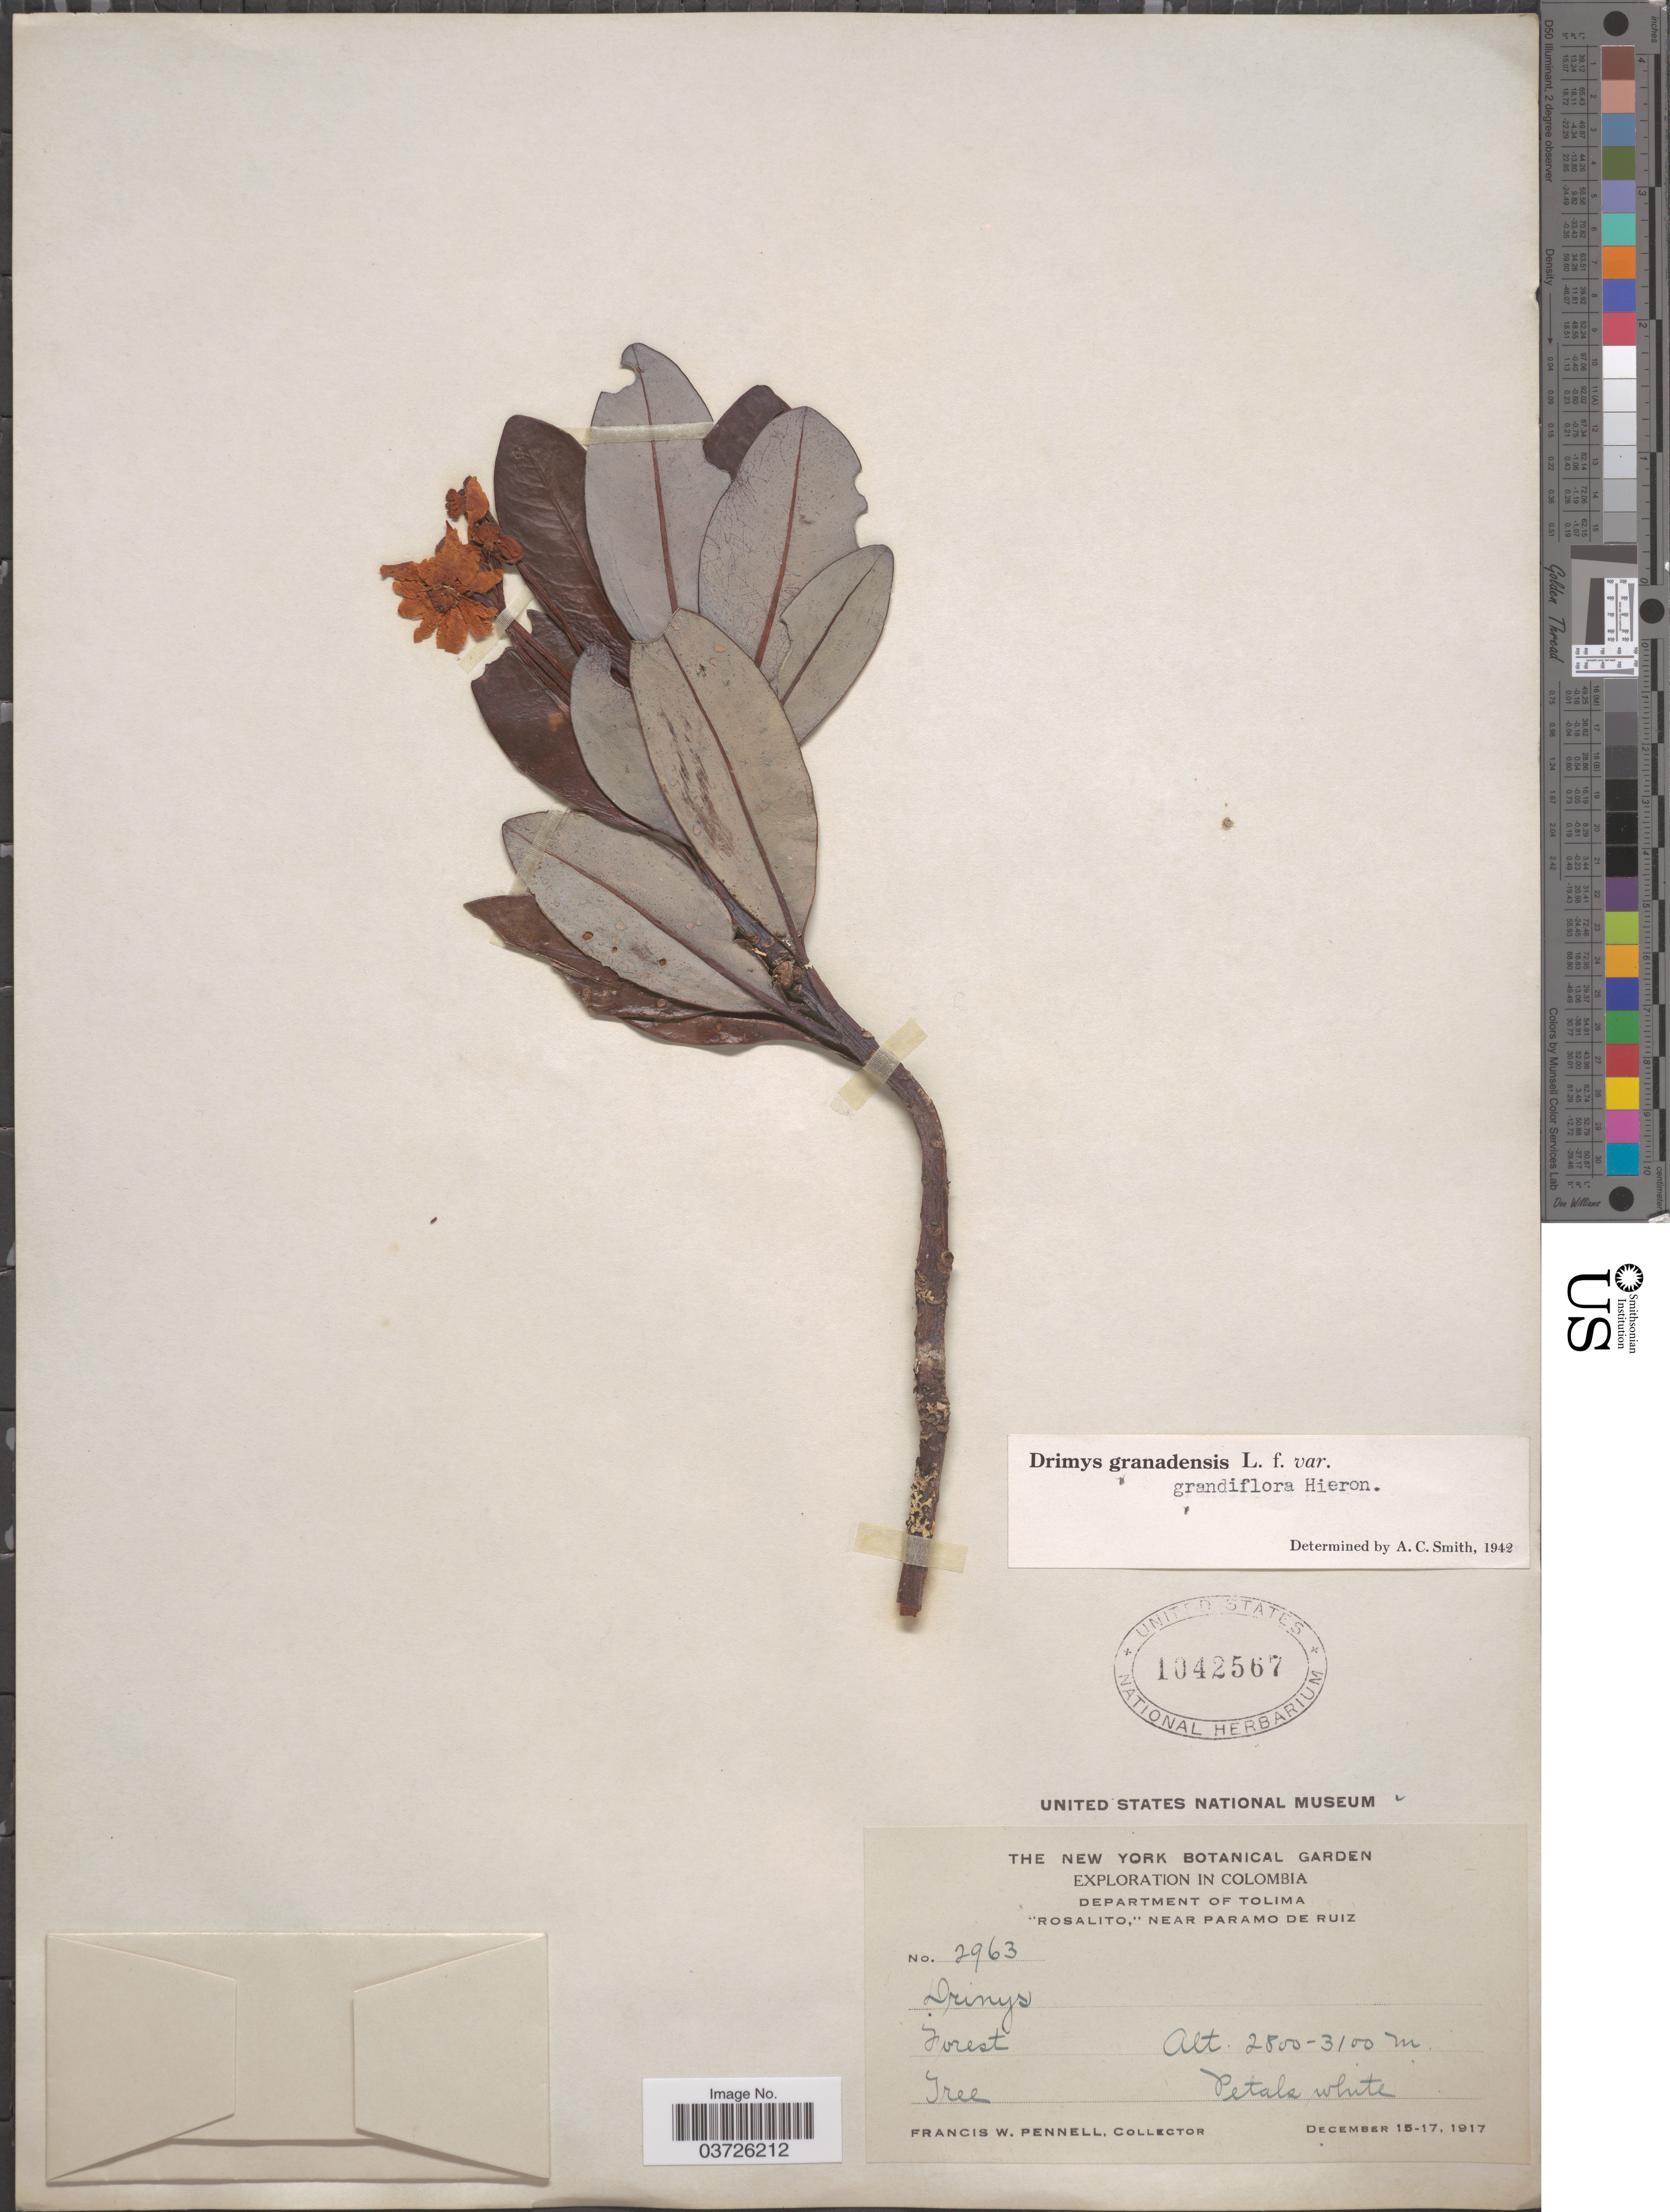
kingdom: Plantae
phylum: Tracheophyta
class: Magnoliopsida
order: Canellales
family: Winteraceae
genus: Drimys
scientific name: Drimys granadensis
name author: L. f.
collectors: F. W. Pennell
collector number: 2963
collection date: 1917-12-15/1917-12-17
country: Colombia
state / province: Tolima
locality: Department of Tolima. "Rosalita," near Paramo de Ruiz.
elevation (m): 2500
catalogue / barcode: US 1042567